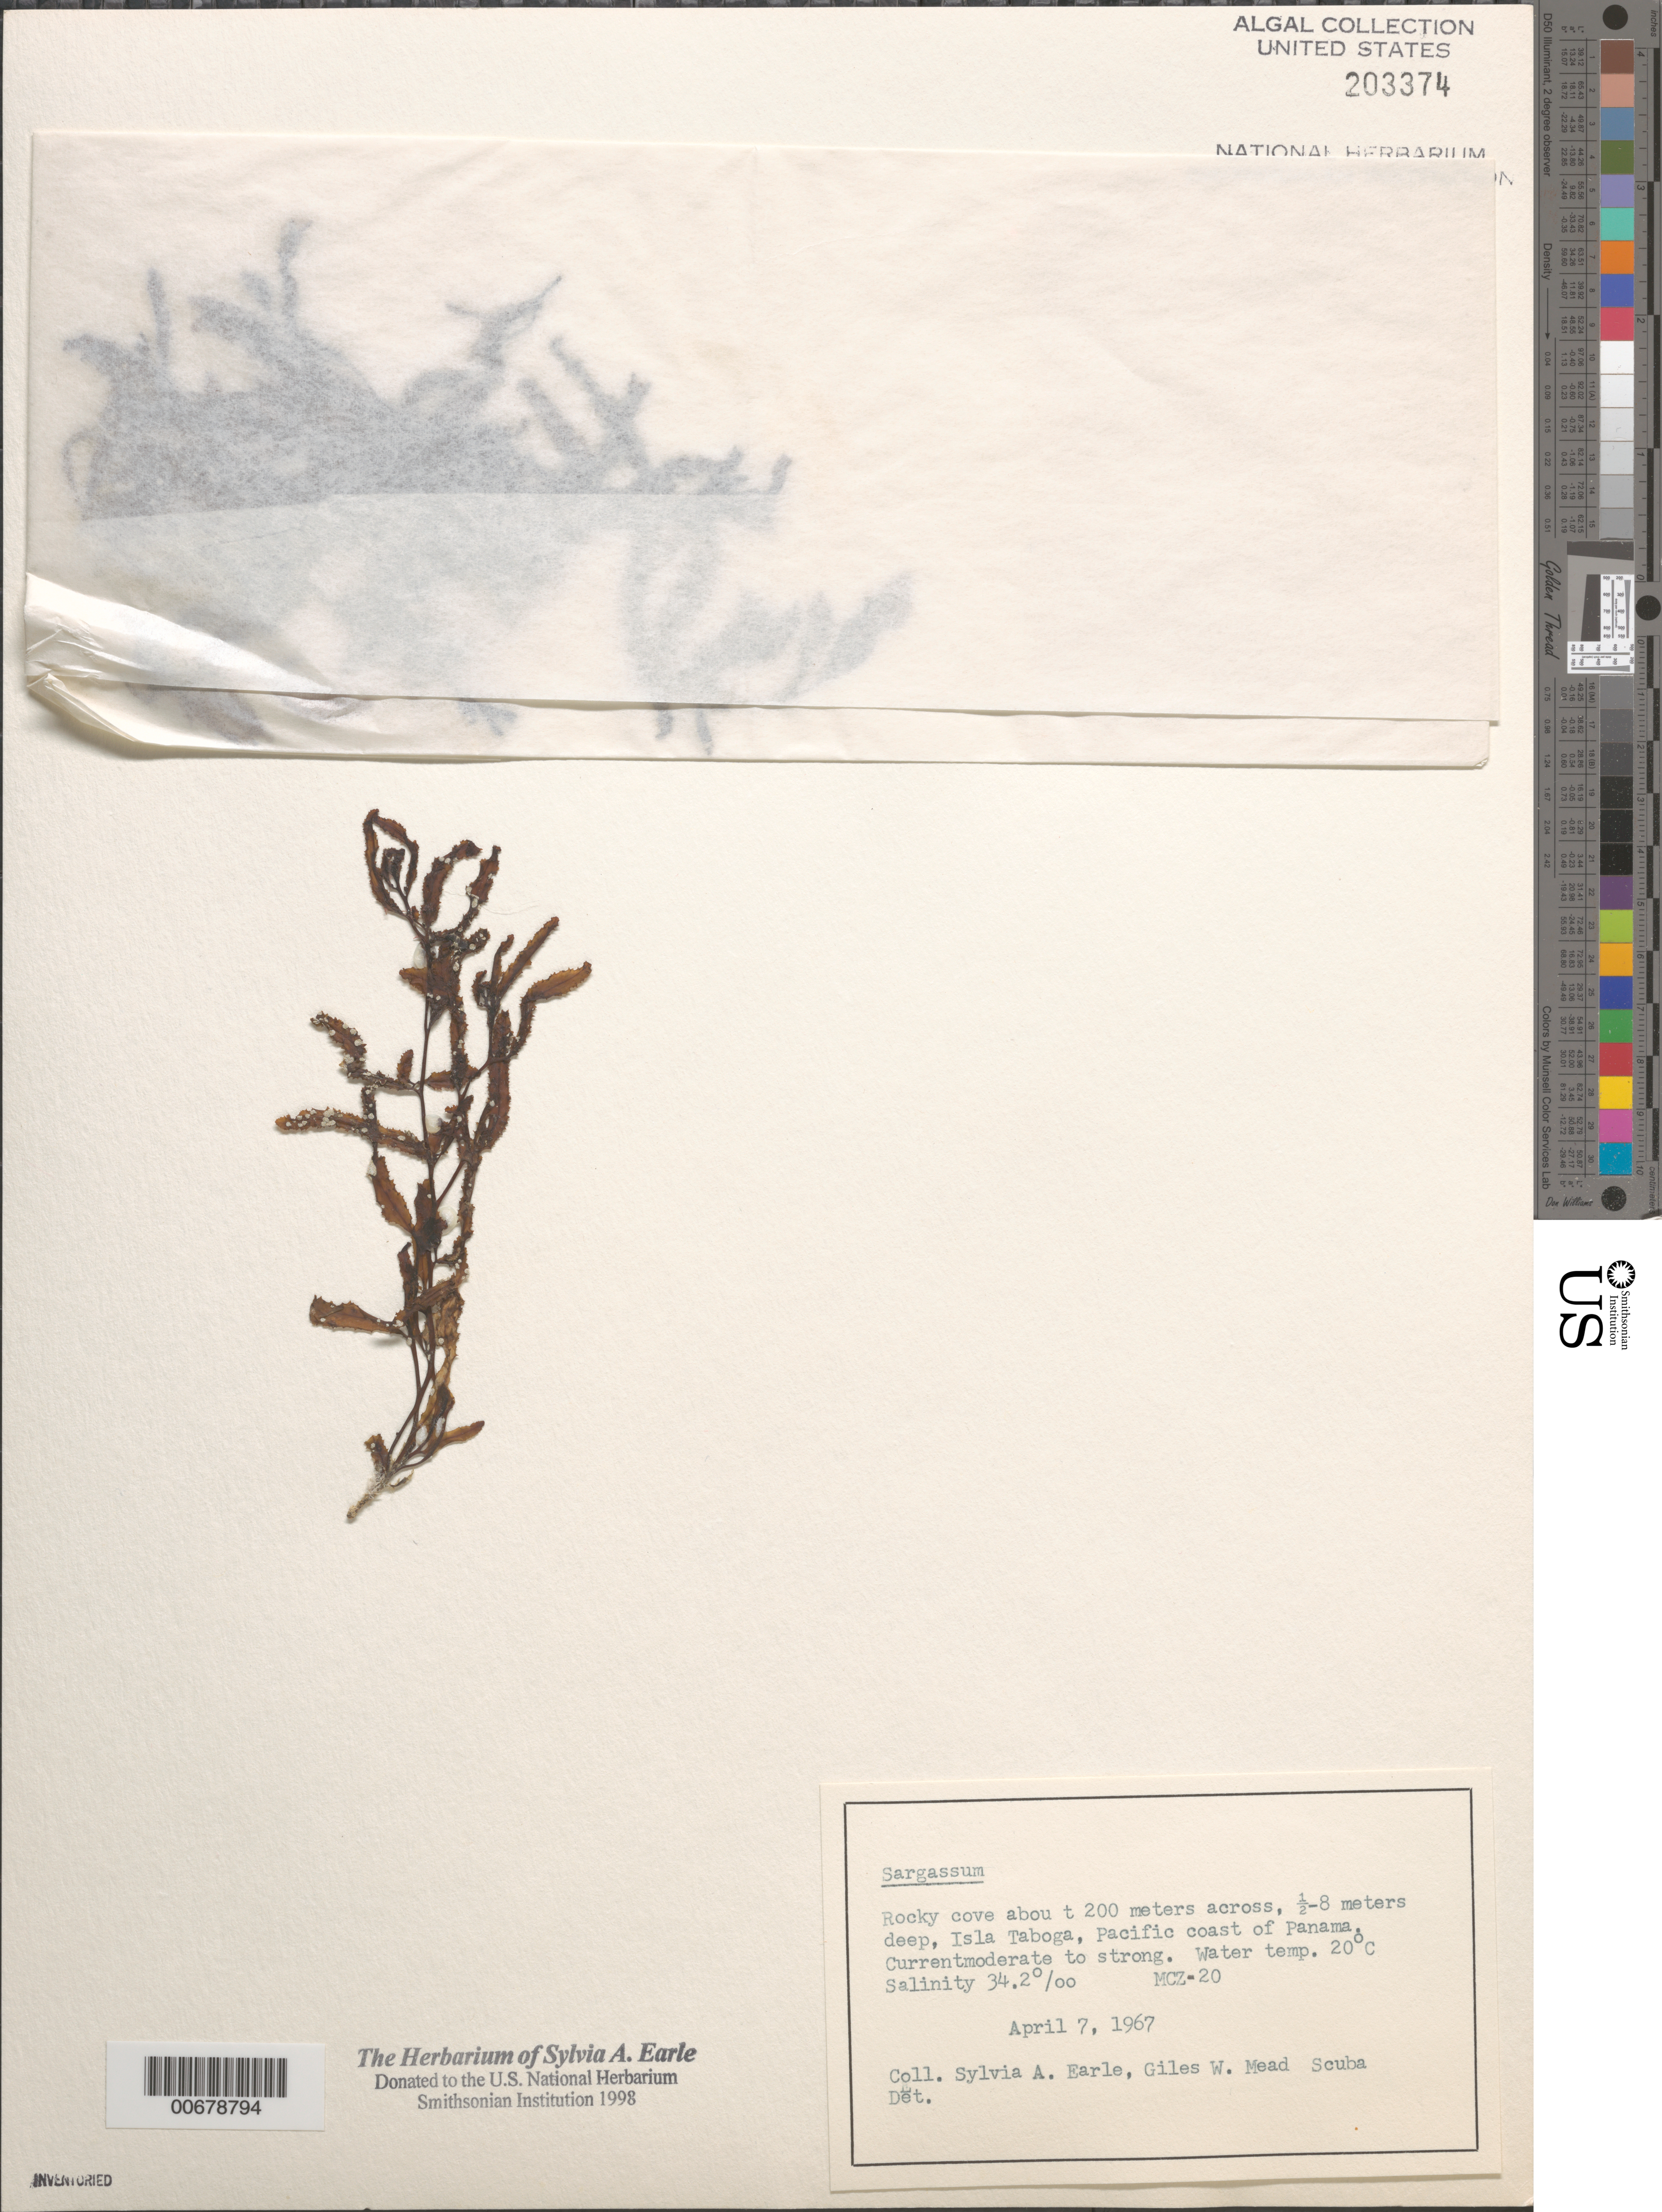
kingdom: Chromista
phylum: Ochrophyta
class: Phaeophyceae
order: Fucales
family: Sargassaceae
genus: Sargassum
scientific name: Sargassum sp.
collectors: S. A. Earle & G. W. Mead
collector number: MCZ-20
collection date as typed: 07 Apr 1967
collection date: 1967-04-07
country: Panama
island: Taboga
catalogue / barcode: US 203374